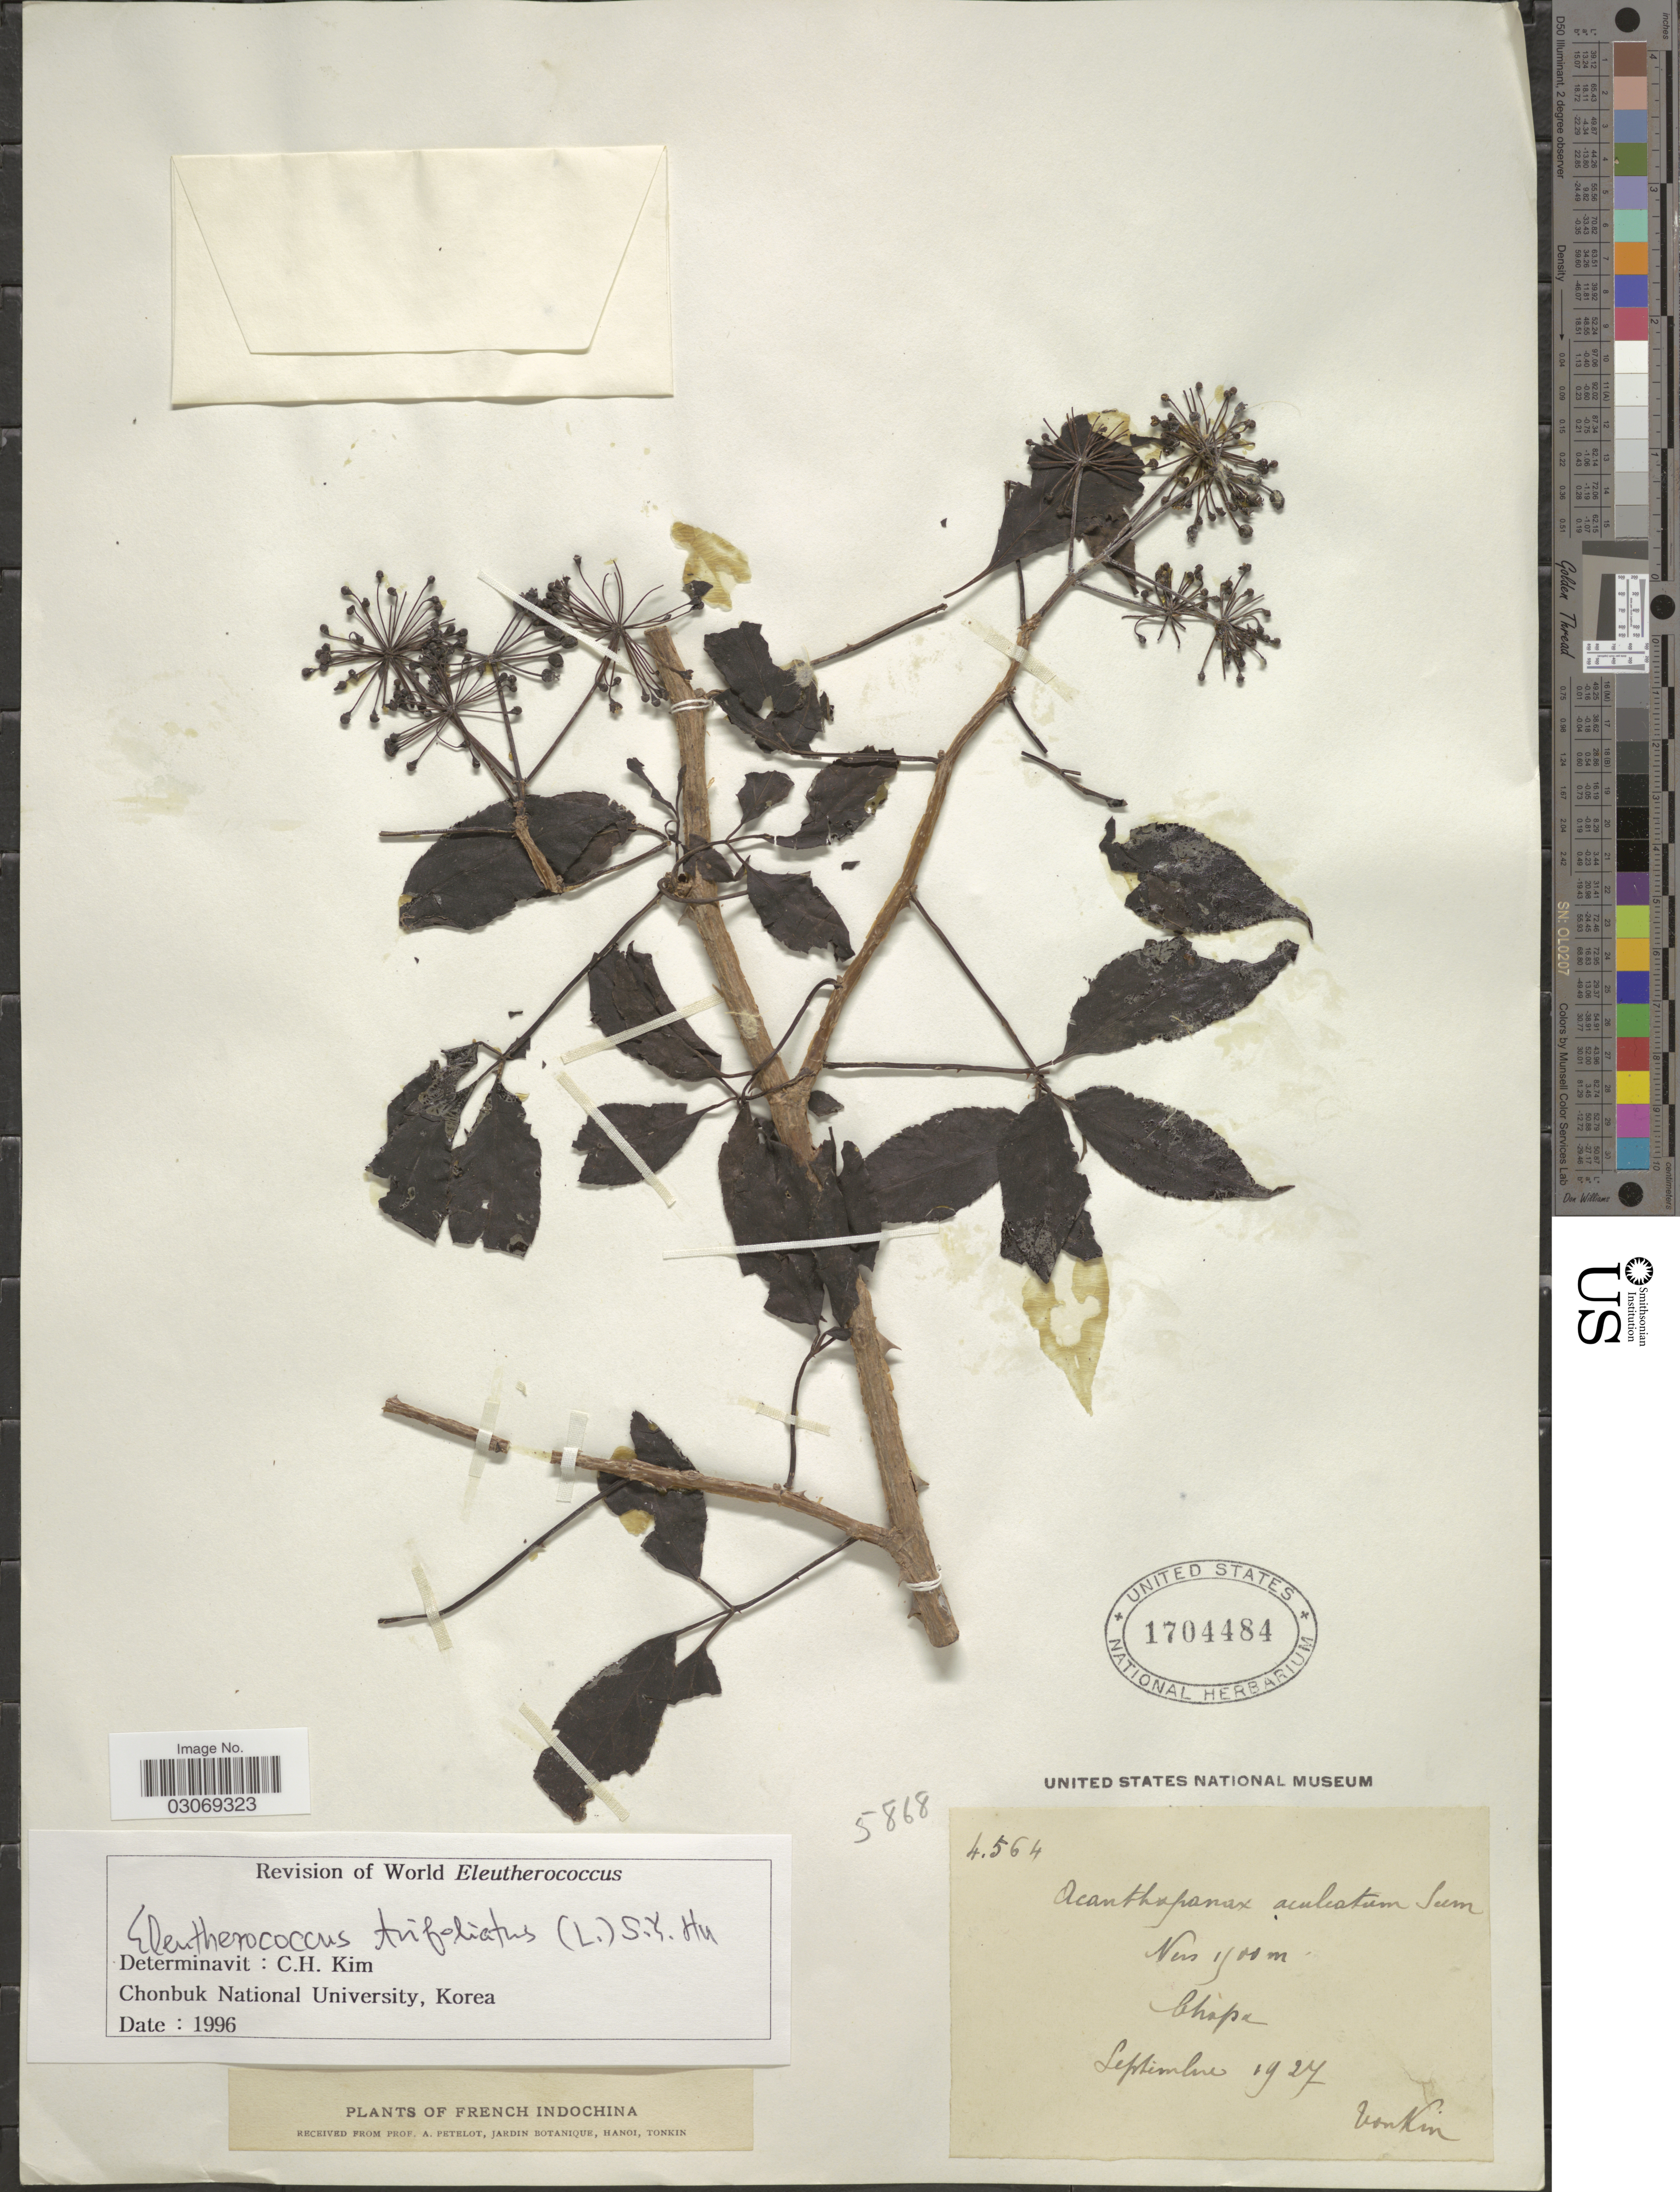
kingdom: Plantae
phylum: Tracheophyta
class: Magnoliopsida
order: Apiales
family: Araliaceae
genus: Eleutherococcus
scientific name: Eleutherococcus trifoliatus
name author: (L.) S.Y. Hu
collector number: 4564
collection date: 1927-09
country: Vietnam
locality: French Indochina. Chapa.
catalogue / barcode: US 1704484